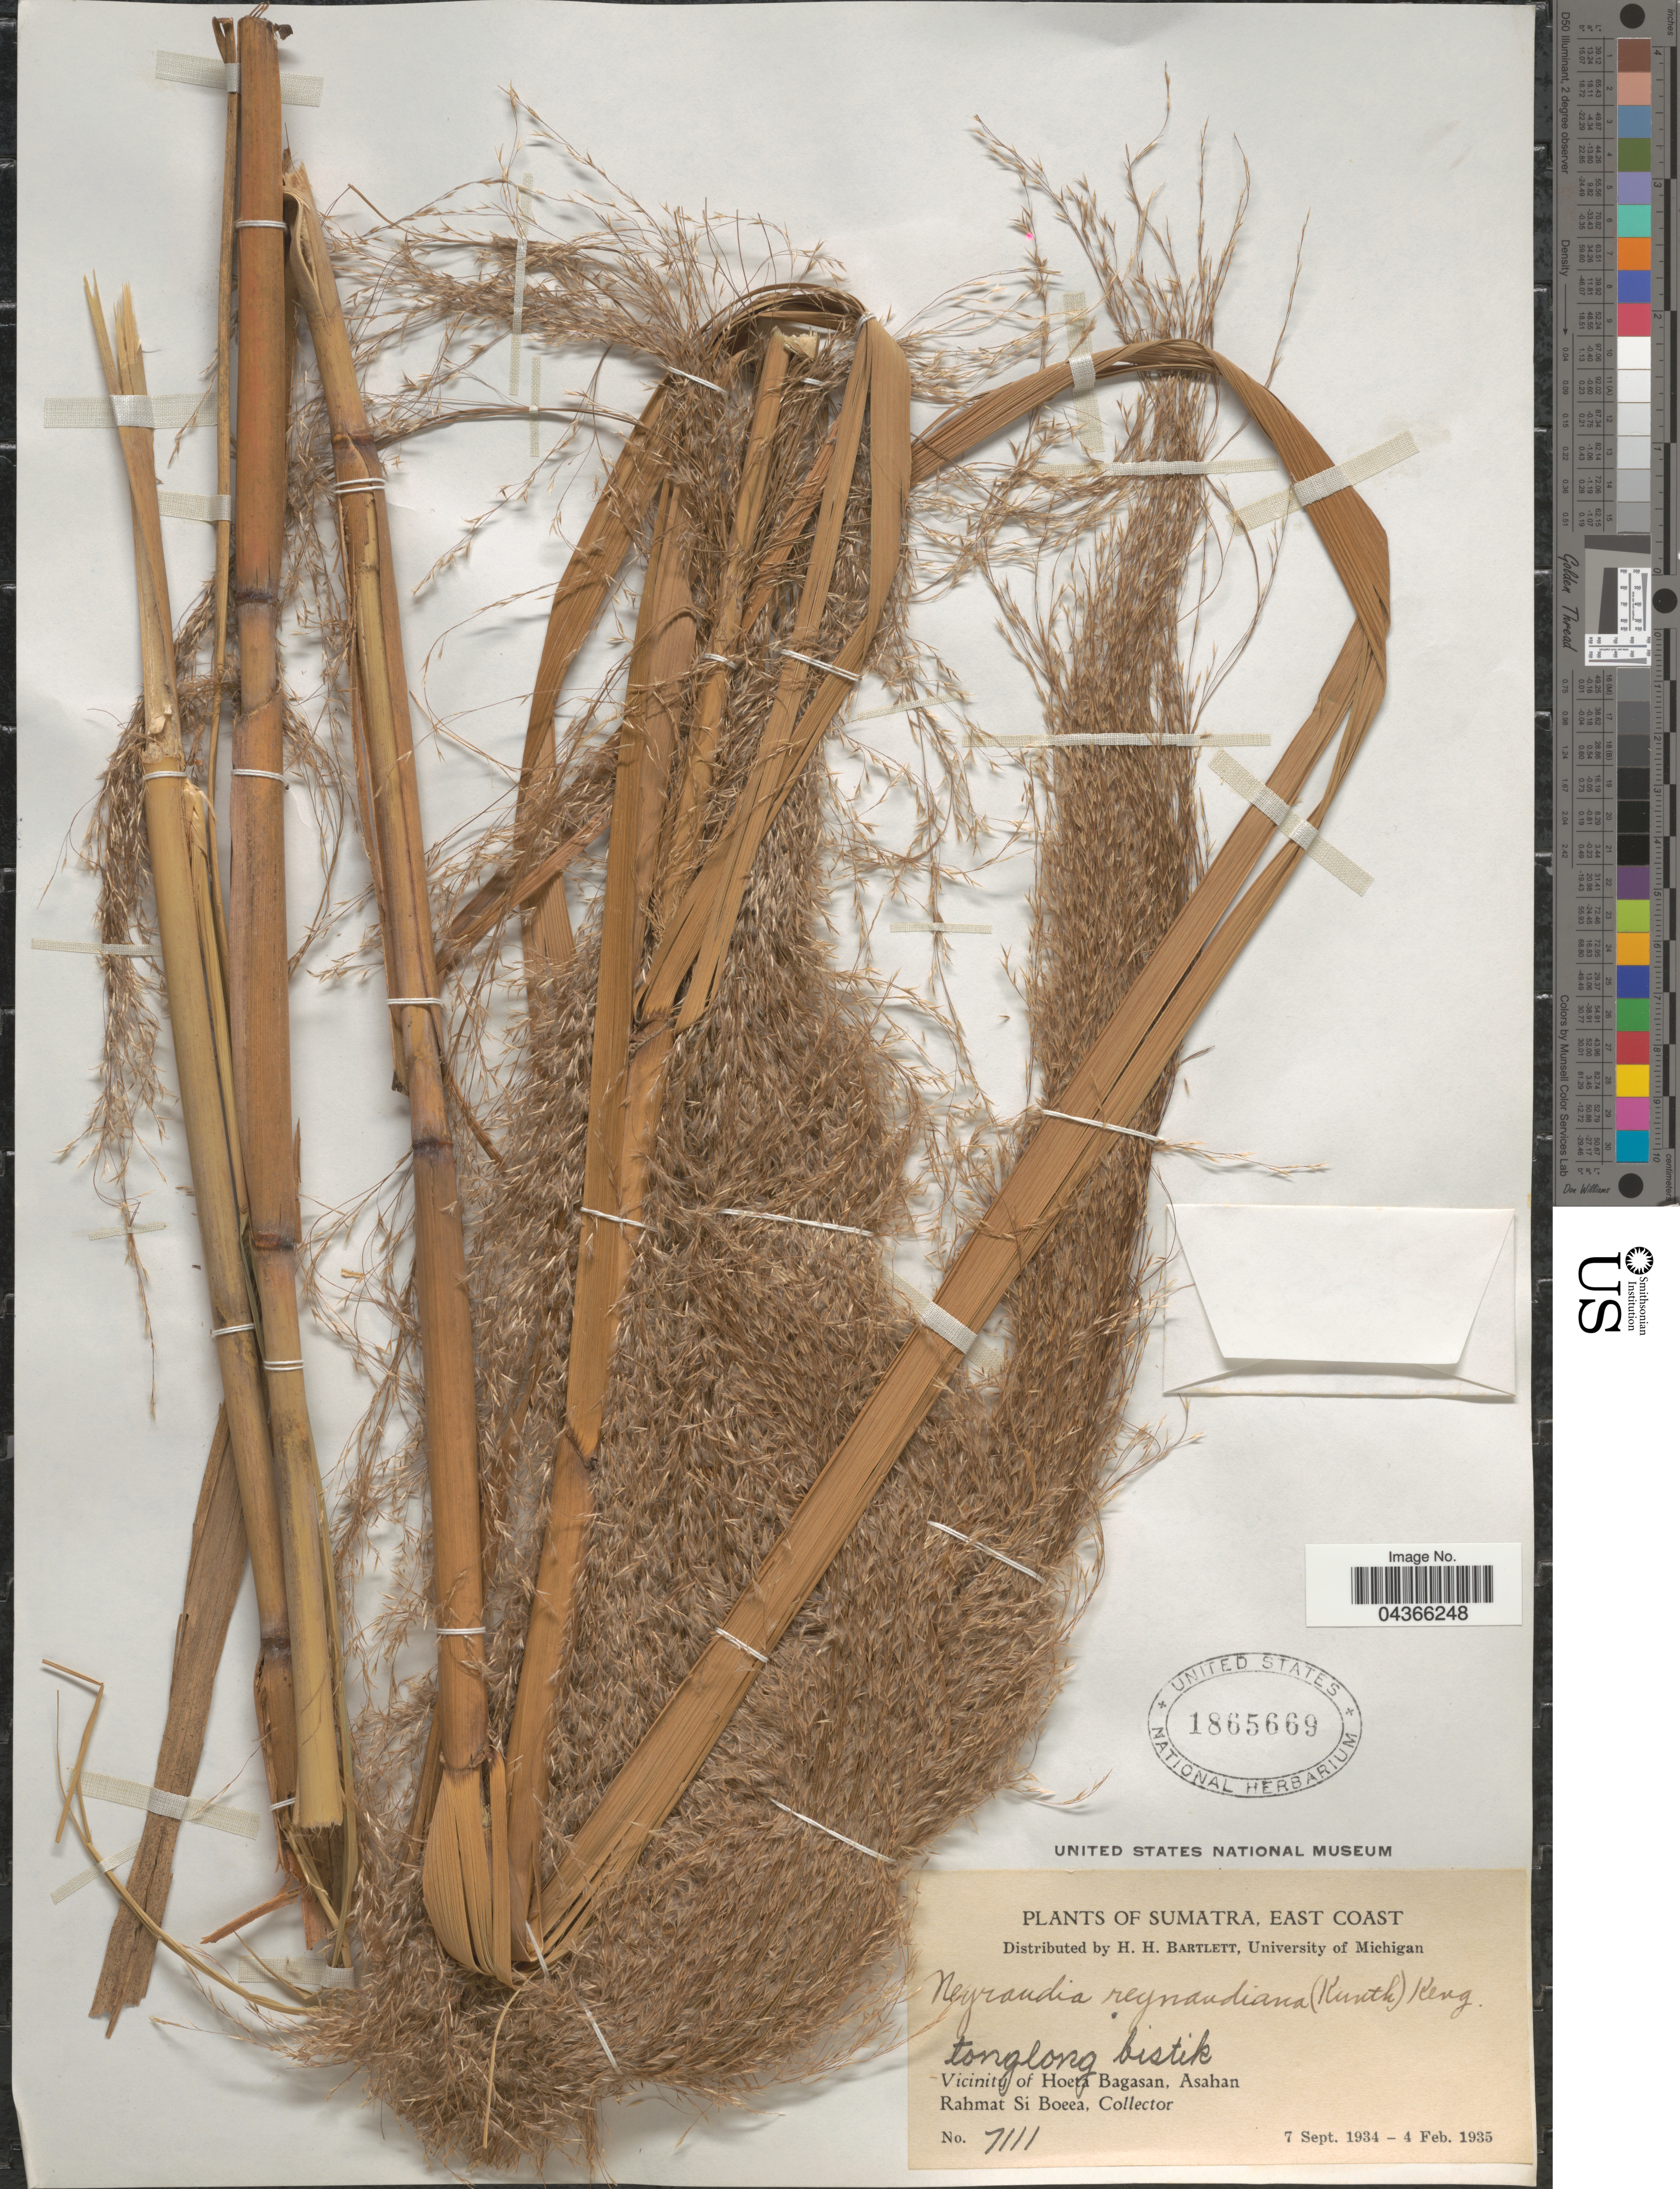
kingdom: Plantae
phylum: Tracheophyta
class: Liliopsida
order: Poales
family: Poaceae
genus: Neyraudia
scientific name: Neyraudia reynaudiana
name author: (Kunth) Keng ex Hitchc.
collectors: Rahmat Si Boeea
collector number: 7111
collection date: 1934-09-07/1935-02-04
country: Indonesia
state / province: Sumatra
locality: East Coast. Vicinity of Hoeta Bagasan, Asahan.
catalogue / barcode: US 1865669